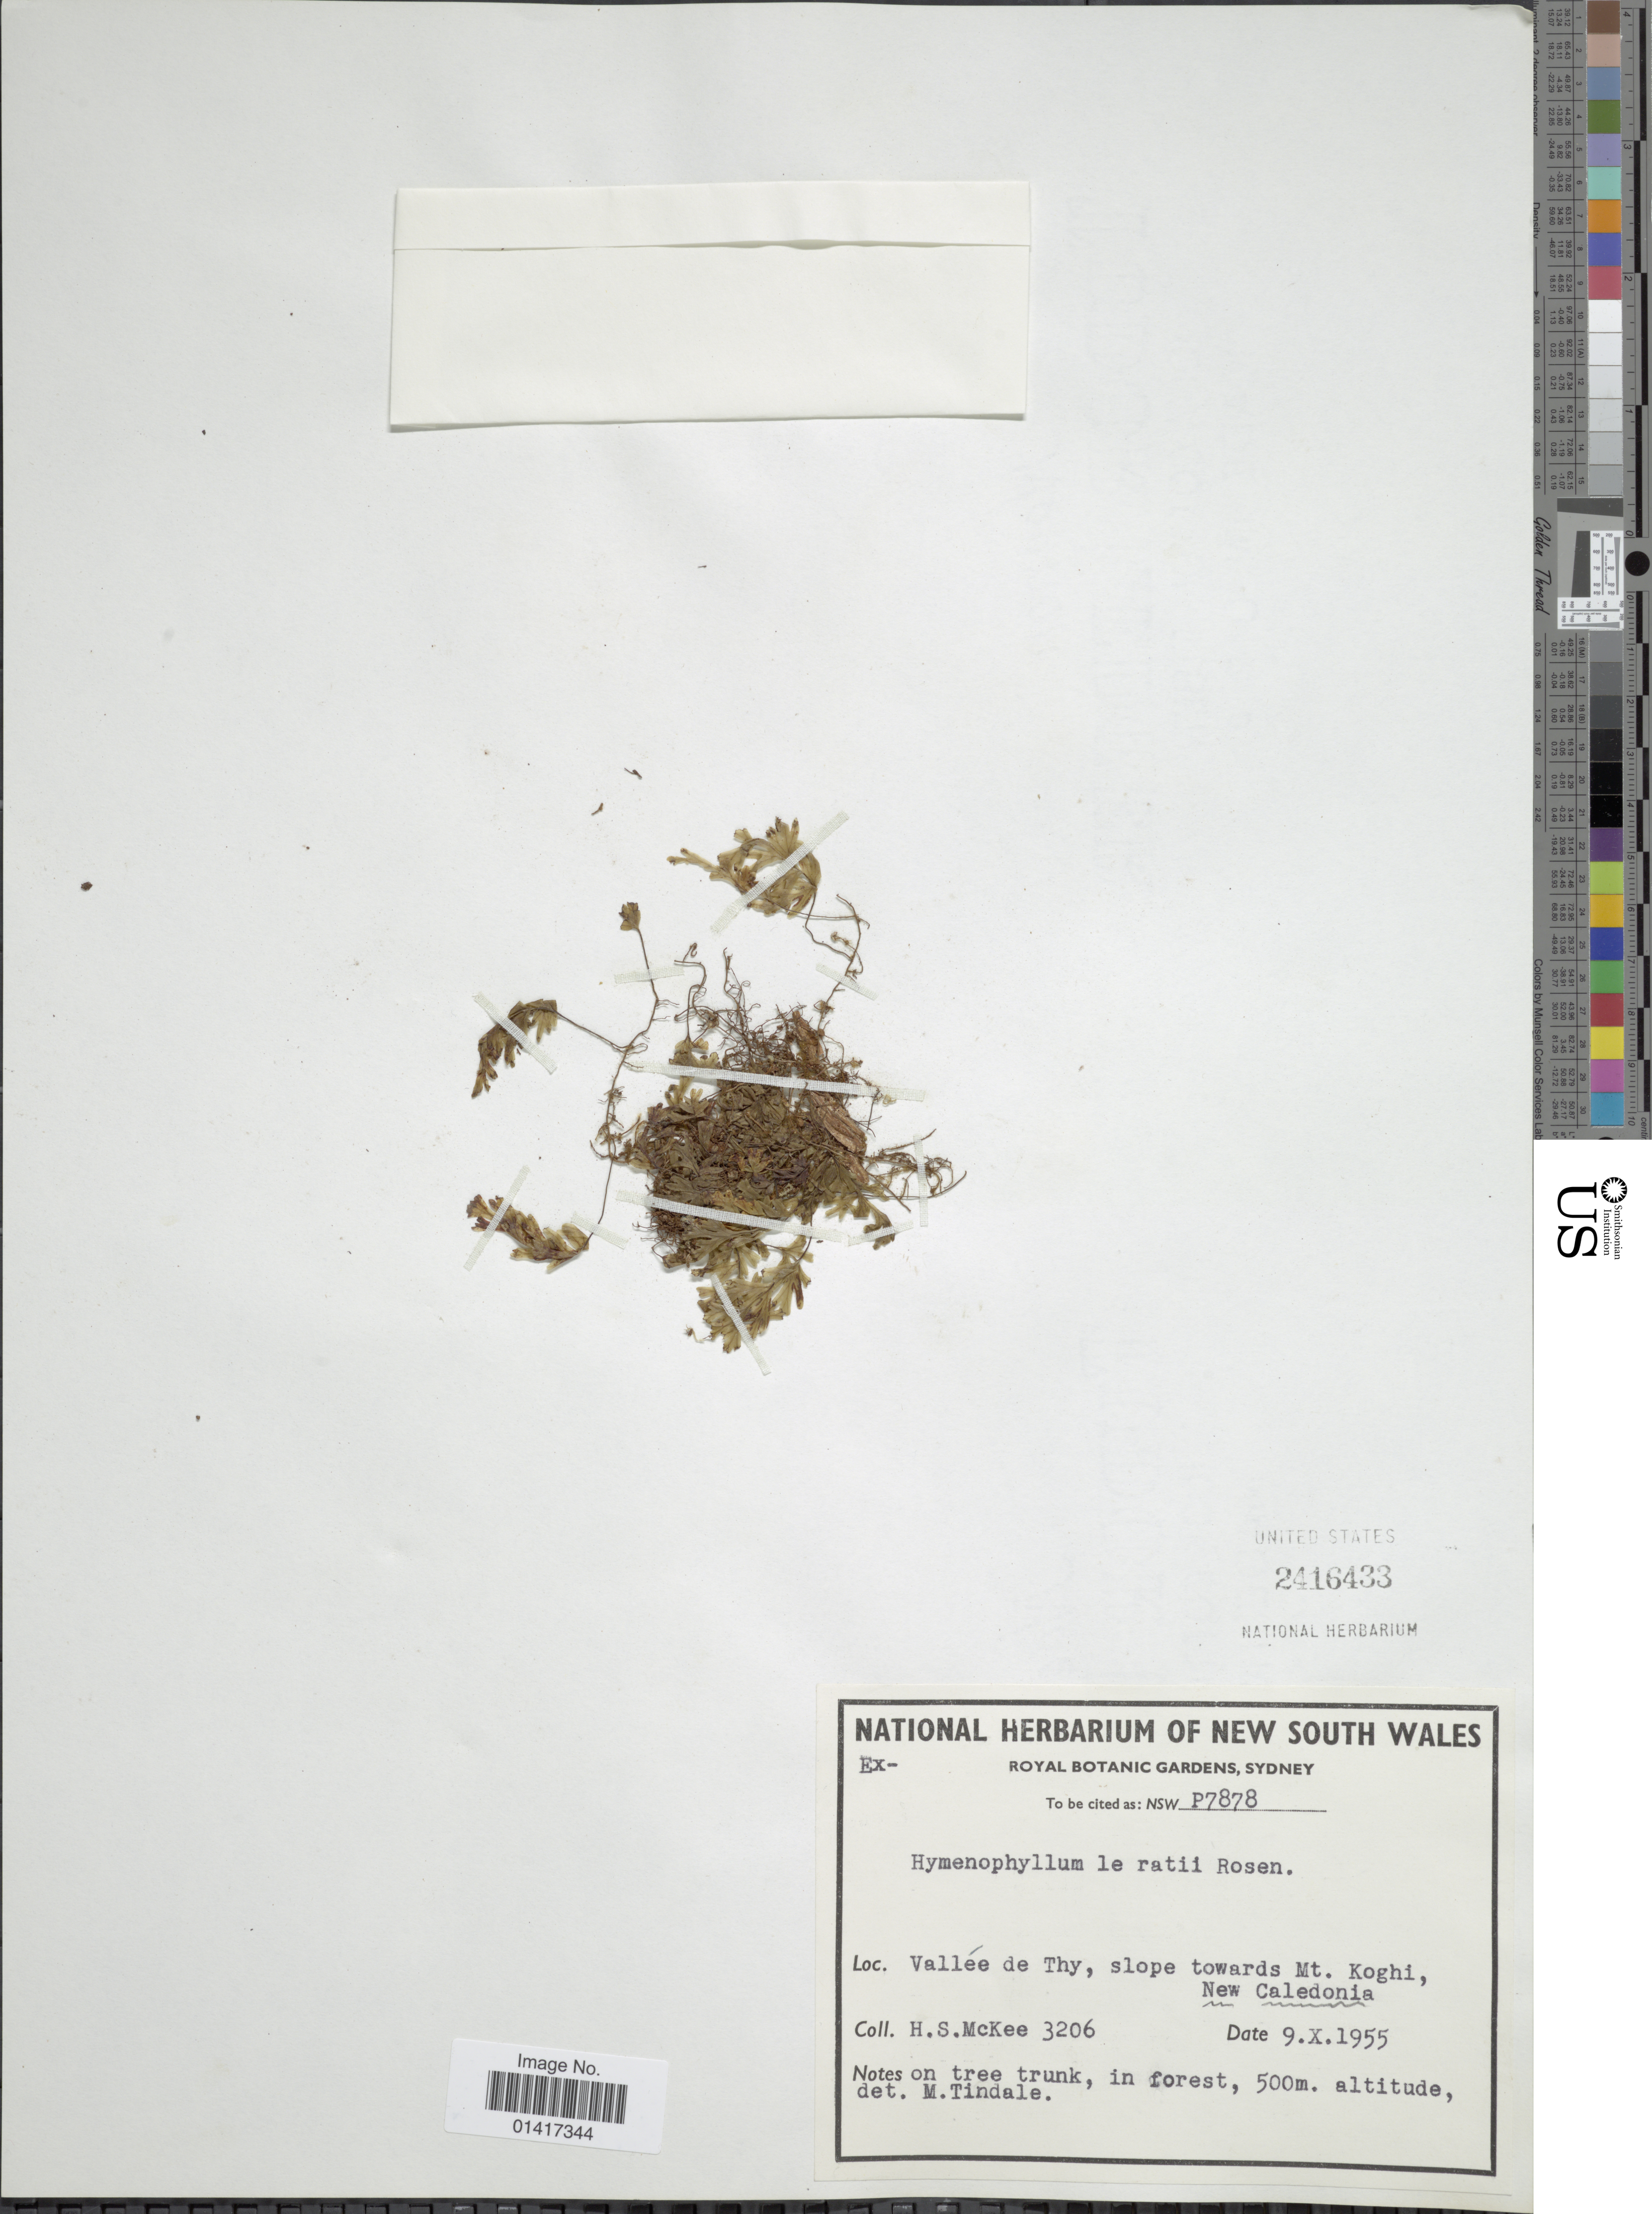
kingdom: Plantae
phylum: Tracheophyta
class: Polypodiopsida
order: Hymenophyllales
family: Hymenophyllaceae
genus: Hymenophyllum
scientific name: Hymenophyllum leratii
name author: Rosenst.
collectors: H. S. McKee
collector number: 3206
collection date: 1955-10-09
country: Australia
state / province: New South Wales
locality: Vallee de Thy, slope towards Mt. Koghi New Caledonia NSW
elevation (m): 500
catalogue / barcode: US 2416433